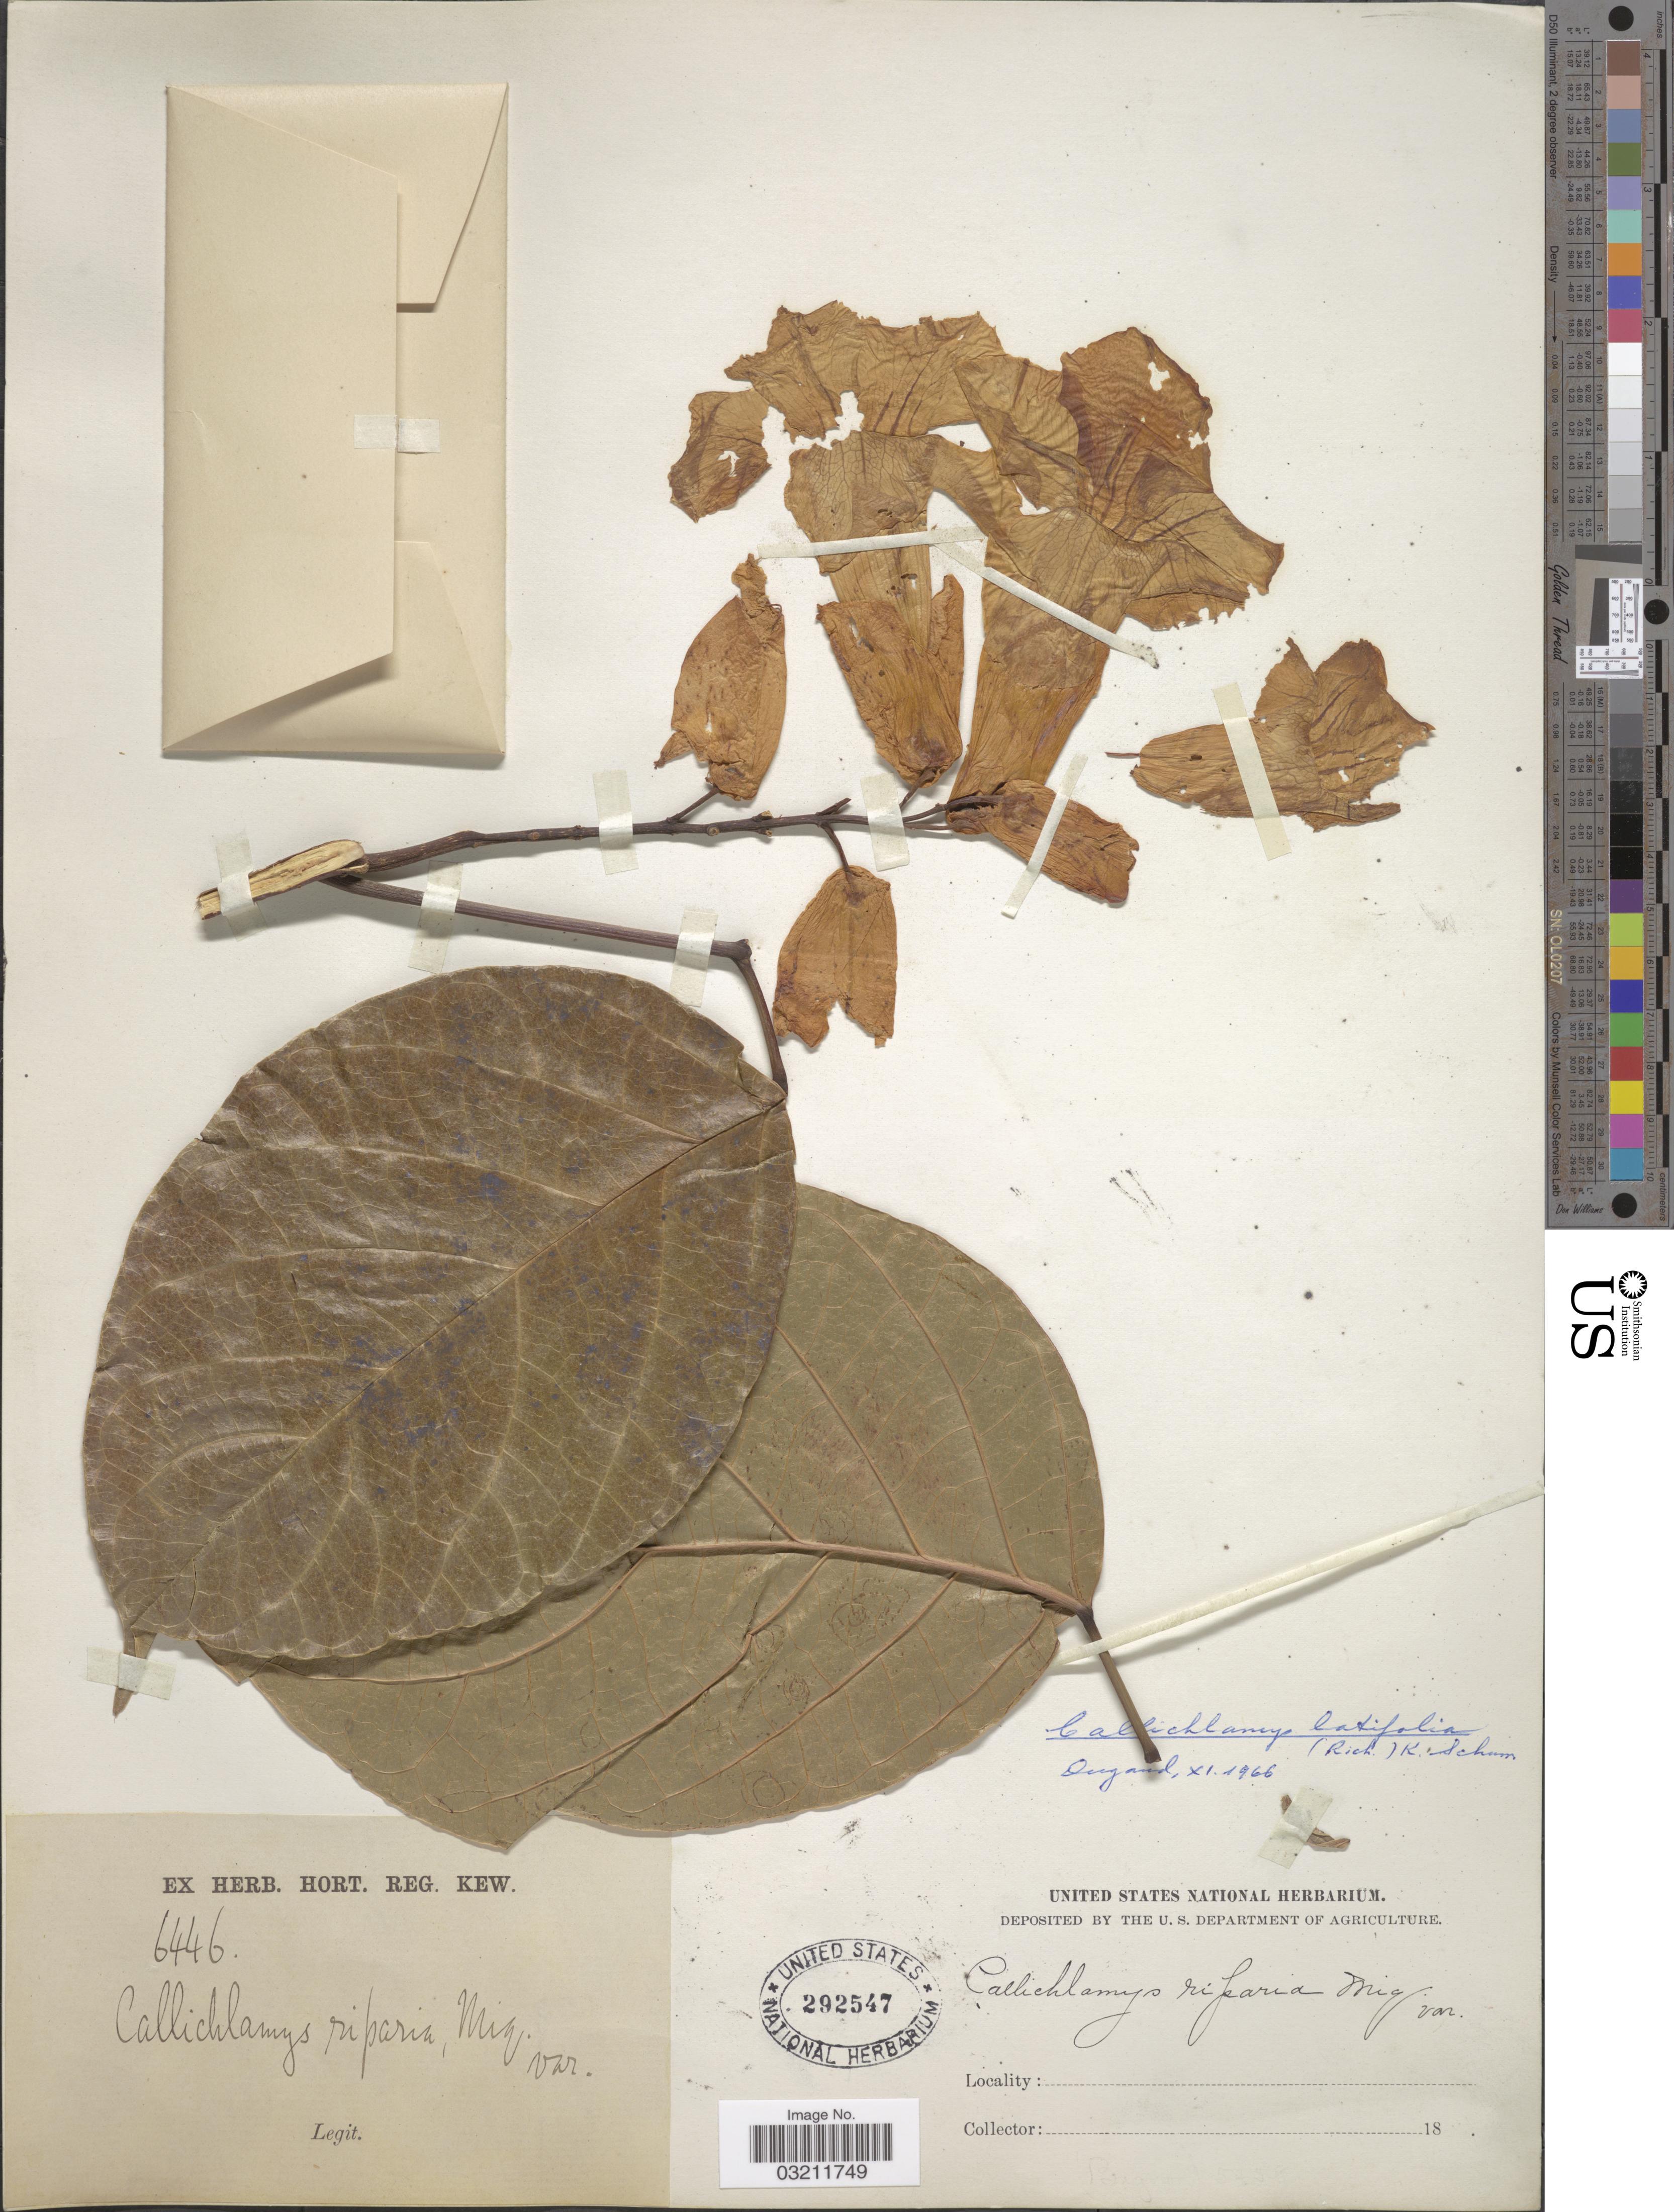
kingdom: Plantae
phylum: Tracheophyta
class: Magnoliopsida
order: Lamiales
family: Bignoniaceae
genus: Callichlamys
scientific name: Callichlamys latifolia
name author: (Rich.) K. Schum.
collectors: ex herb. Hort. Reg. Kew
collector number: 6446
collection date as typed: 18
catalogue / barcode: US 292547